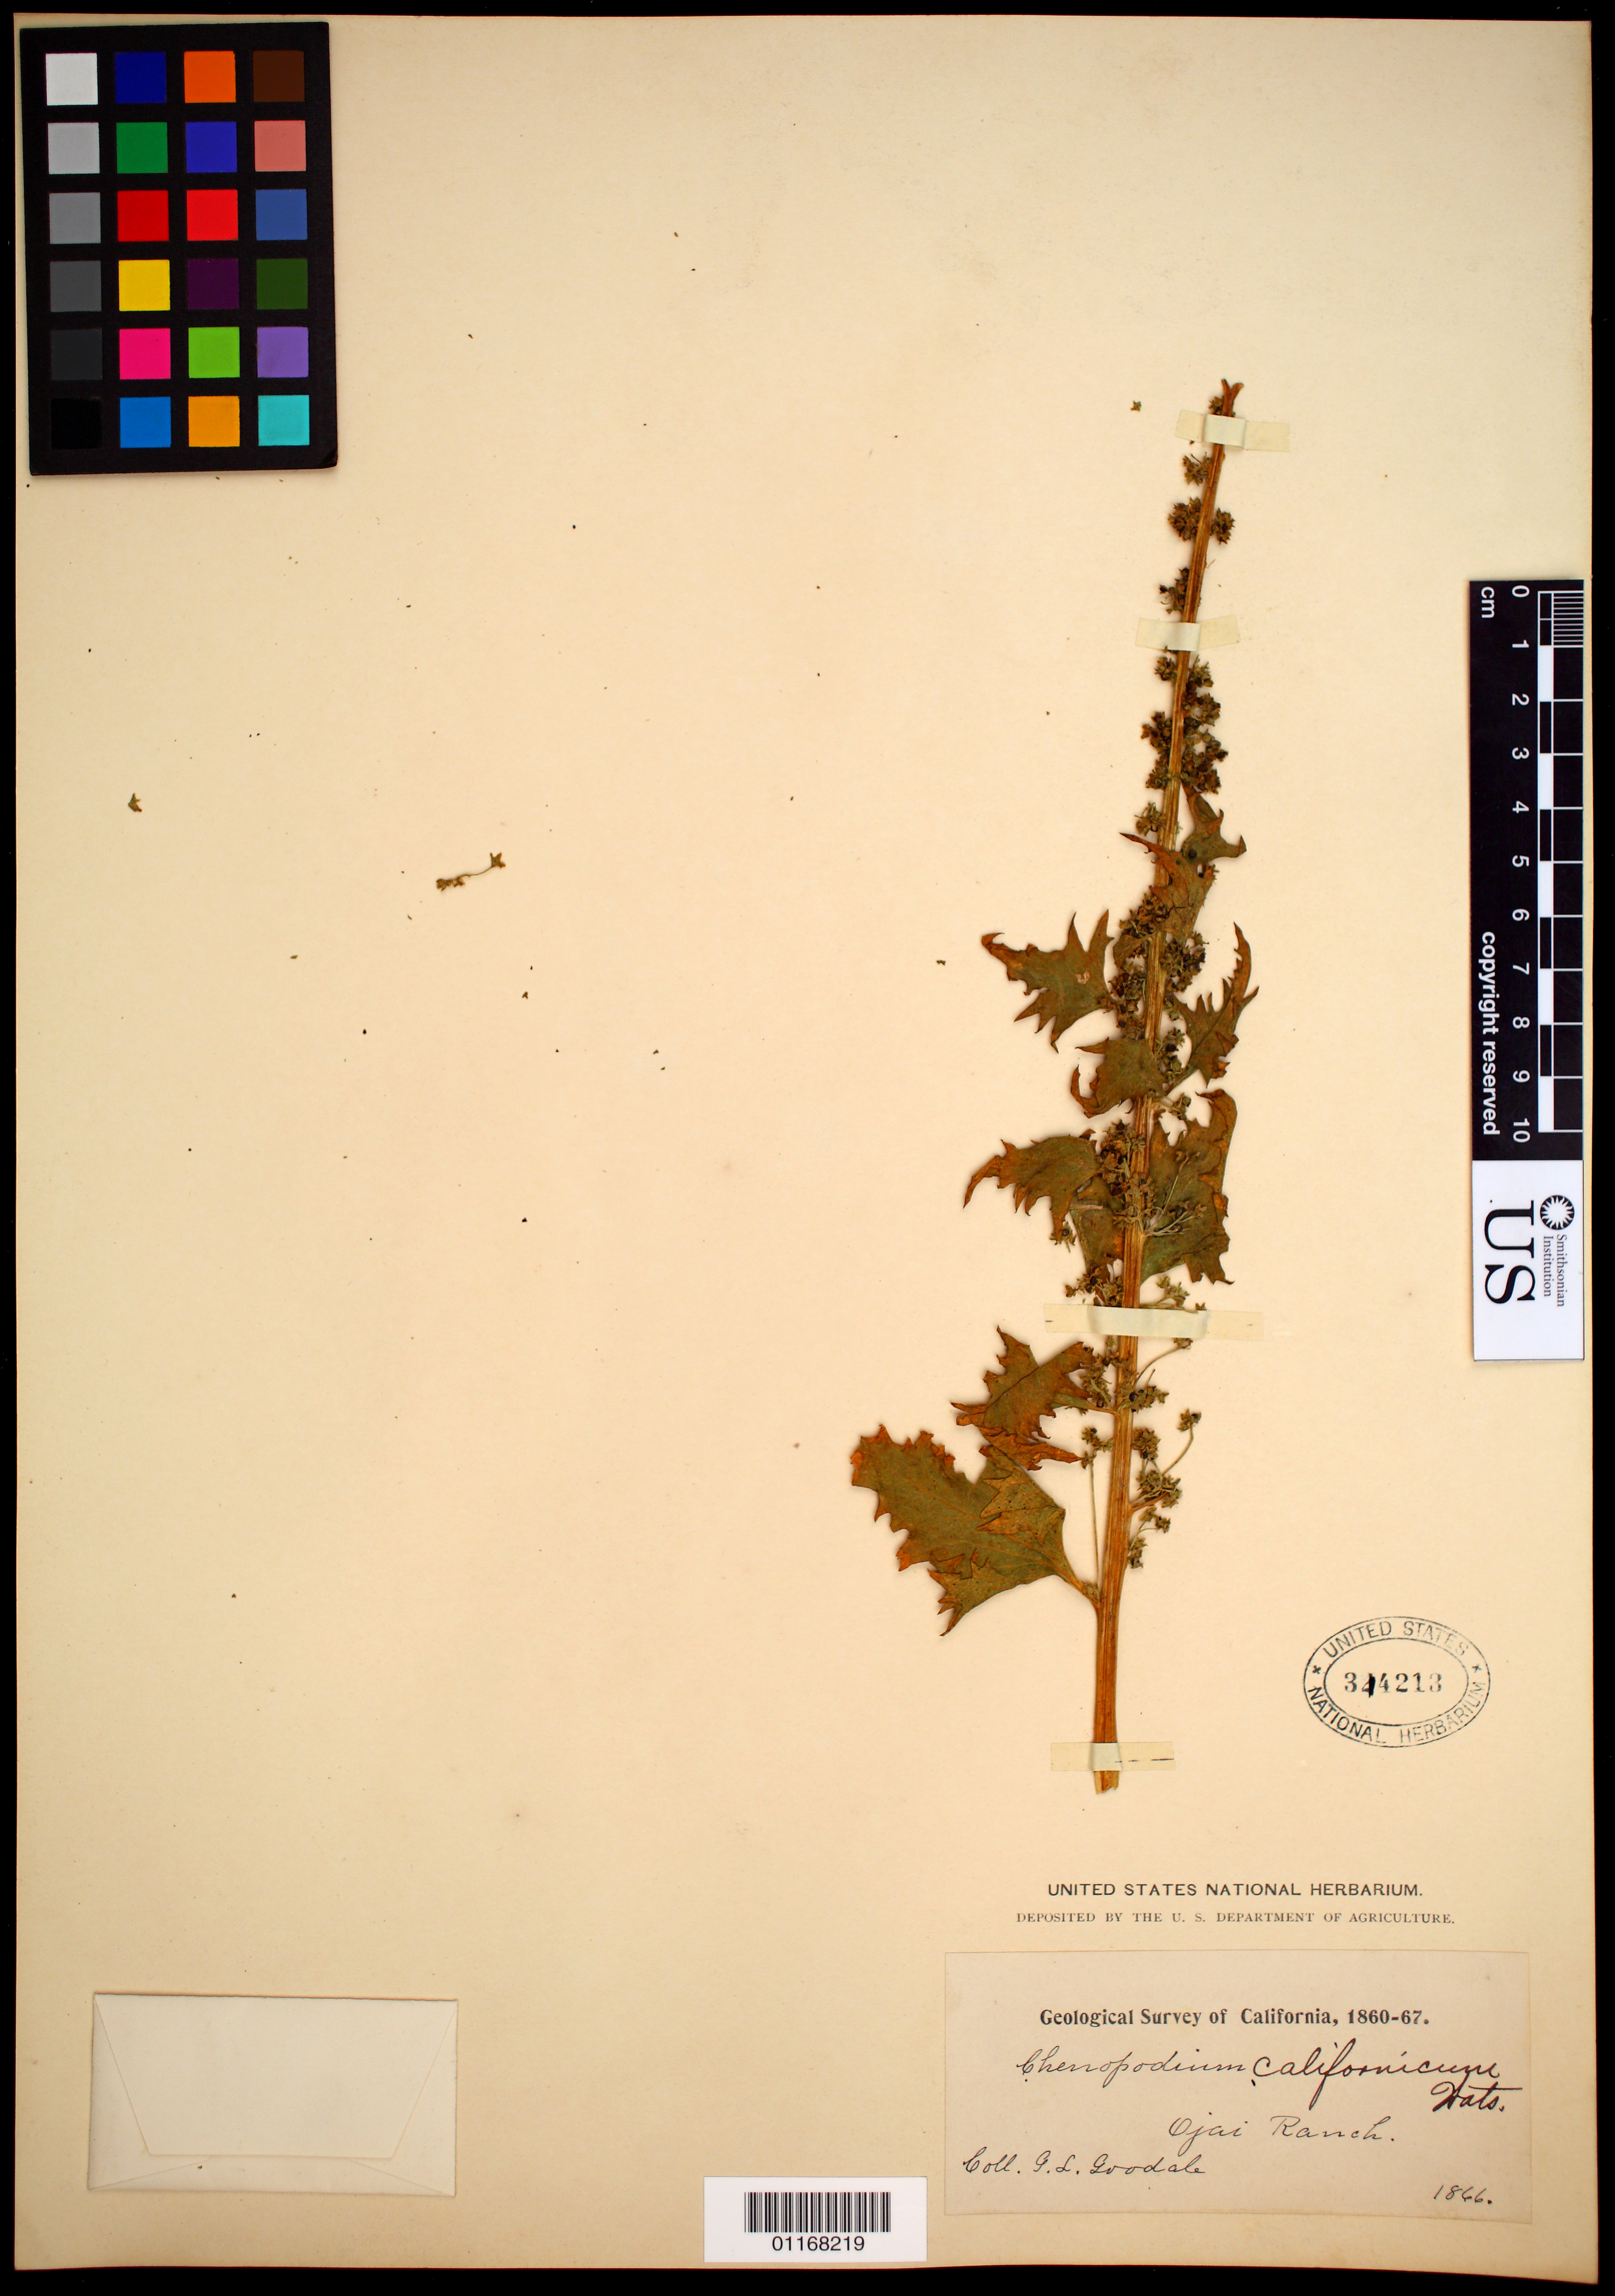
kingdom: Plantae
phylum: Tracheophyta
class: Magnoliopsida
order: Caryophyllales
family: Amaranthaceae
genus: Chenopodium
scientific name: Chenopodium californicum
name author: S. Watson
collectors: G. L. Goodale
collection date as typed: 1866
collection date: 1866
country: United States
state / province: California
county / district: Ventura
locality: Ojai Ranch.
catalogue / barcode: US 314213